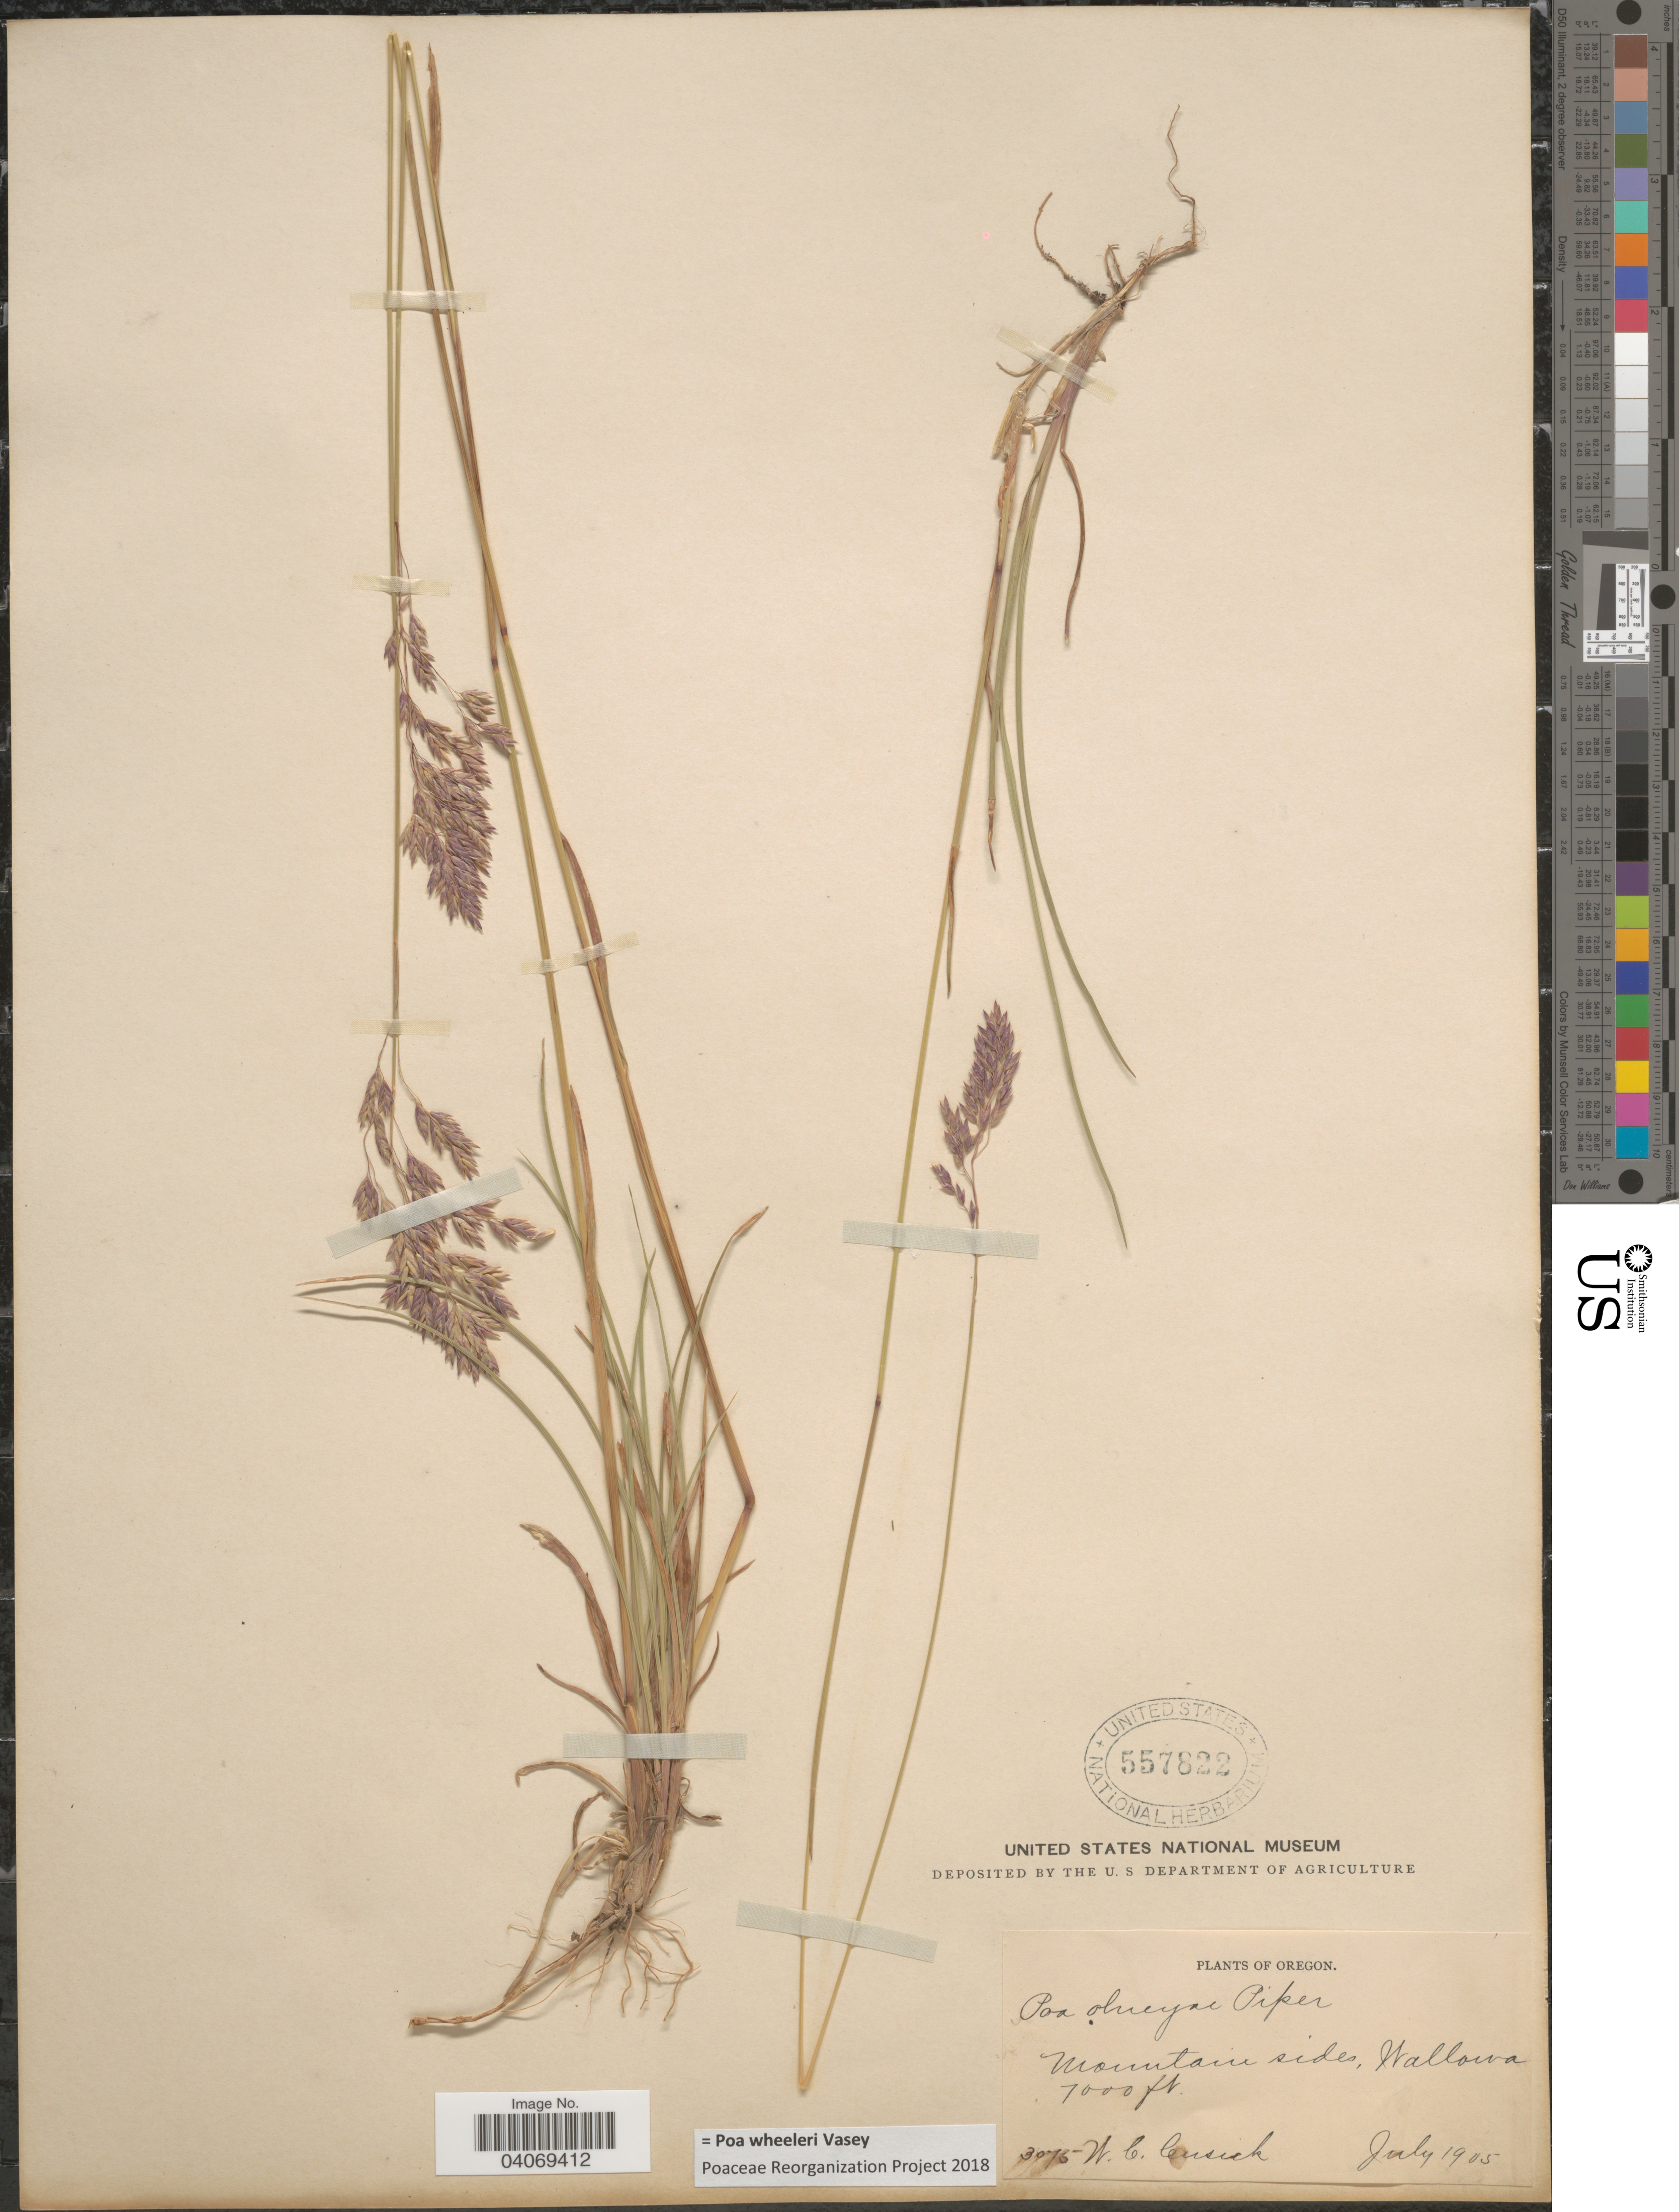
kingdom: Plantae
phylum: Tracheophyta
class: Liliopsida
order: Poales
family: Poaceae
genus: Poa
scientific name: Poa wheeleri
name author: Vasey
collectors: W. C. Cusick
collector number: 3075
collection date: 1905-07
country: United States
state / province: Oregon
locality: Mountain sides, Wallowa.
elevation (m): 2134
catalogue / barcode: US 557822